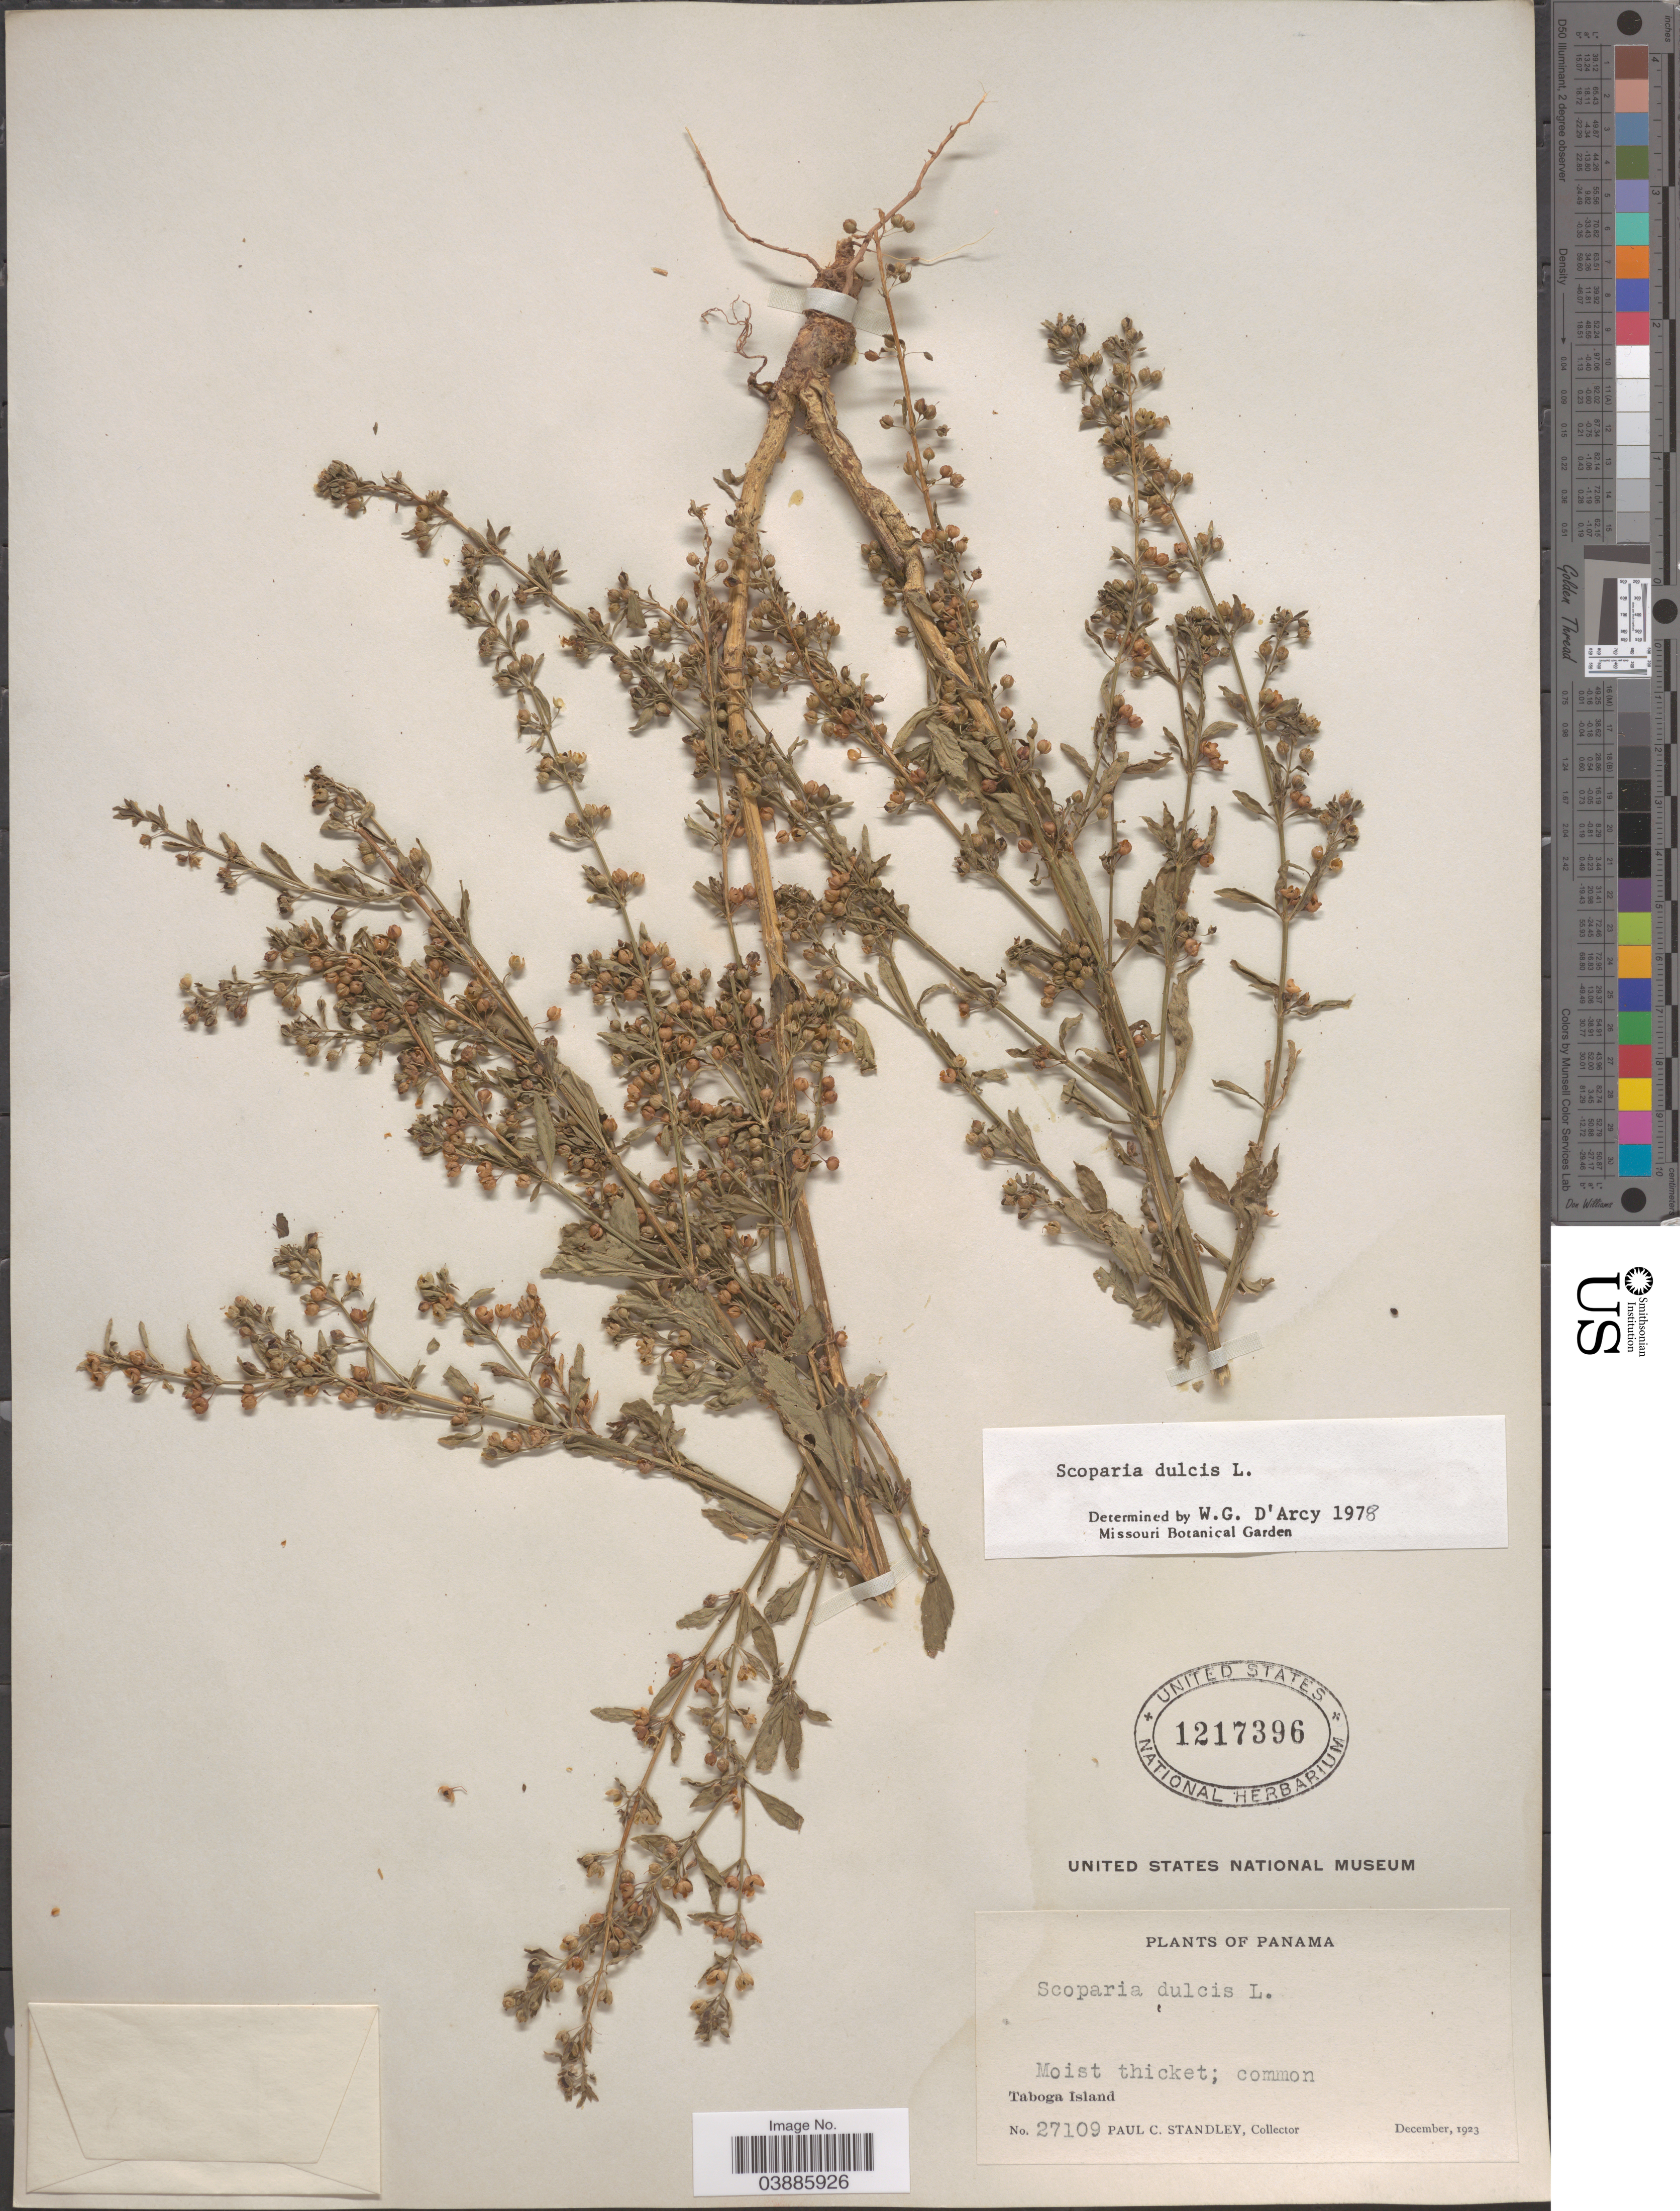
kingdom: Plantae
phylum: Tracheophyta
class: Magnoliopsida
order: Lamiales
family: Plantaginaceae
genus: Scoparia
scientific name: Scoparia dulcis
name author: L.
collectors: P. C. Standley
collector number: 27109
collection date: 1923-12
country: Panama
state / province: Panamá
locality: Taboga Island.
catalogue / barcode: US 1217396